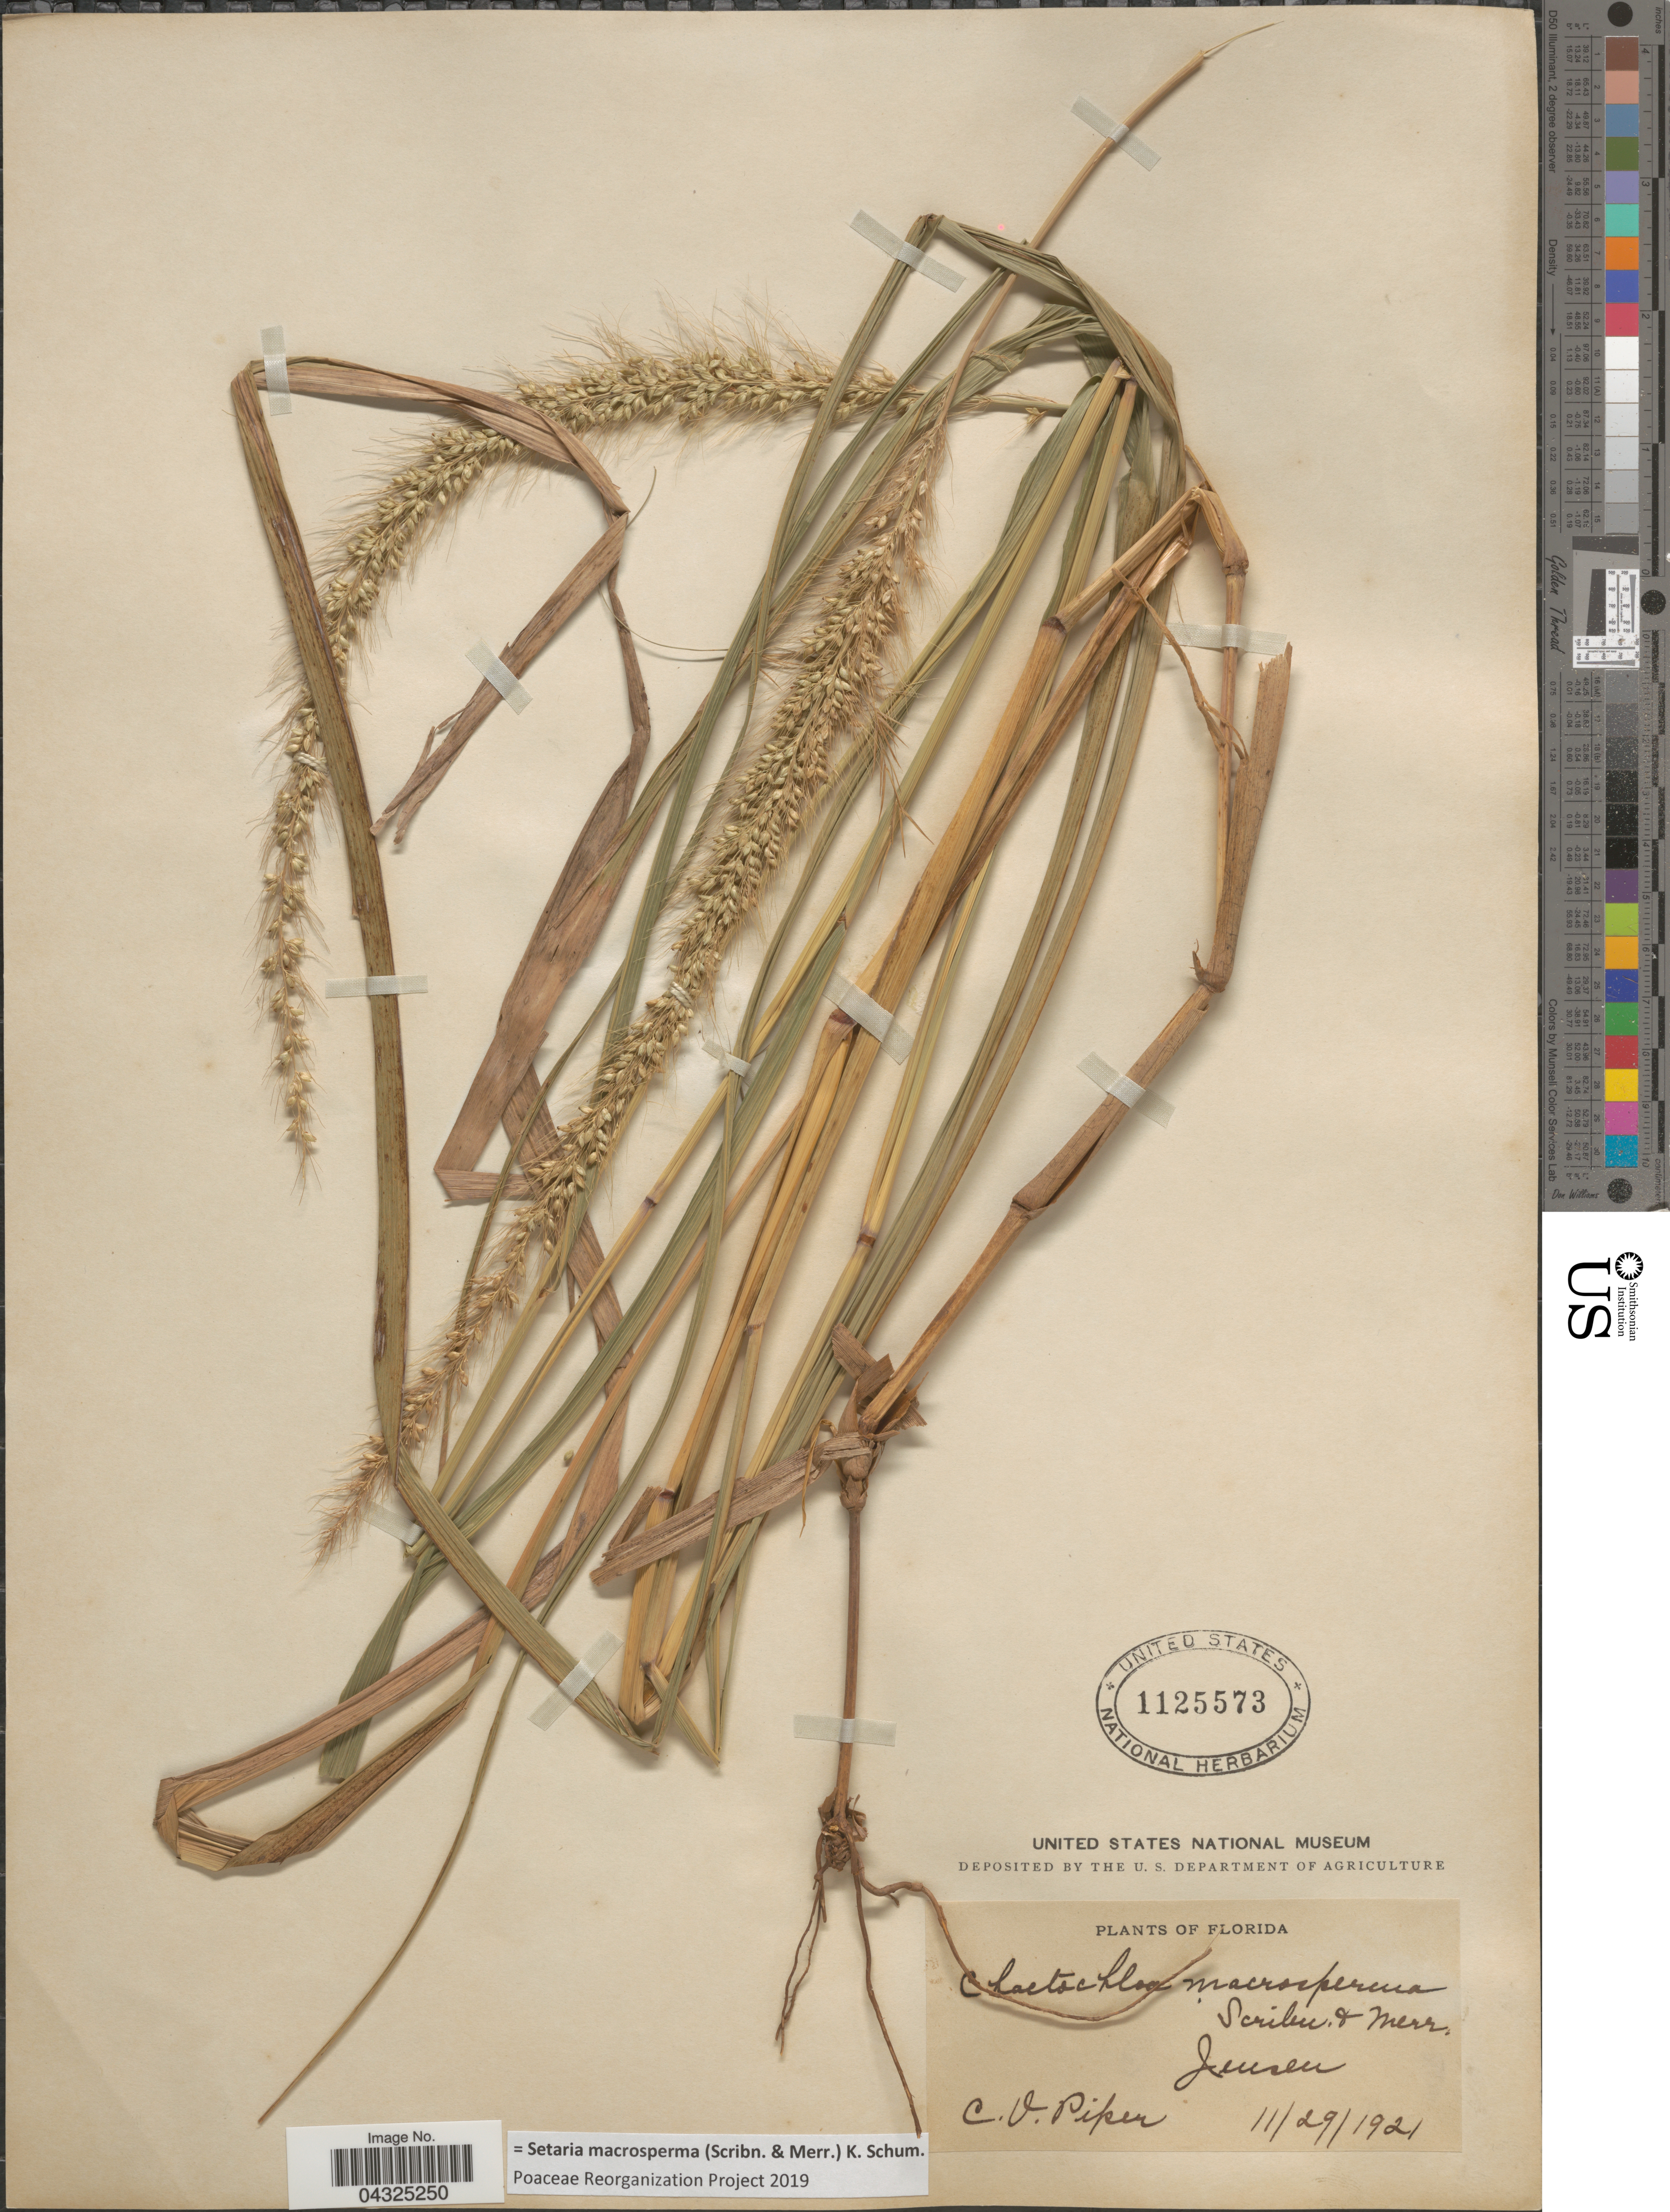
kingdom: Plantae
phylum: Tracheophyta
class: Liliopsida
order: Poales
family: Poaceae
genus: Setaria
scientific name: Setaria macrosperma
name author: (Scribn. & Merr.) K. Schum.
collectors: C. V. Piper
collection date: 1921-11-29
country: United States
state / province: Florida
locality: Jensen.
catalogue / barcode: US 1125573